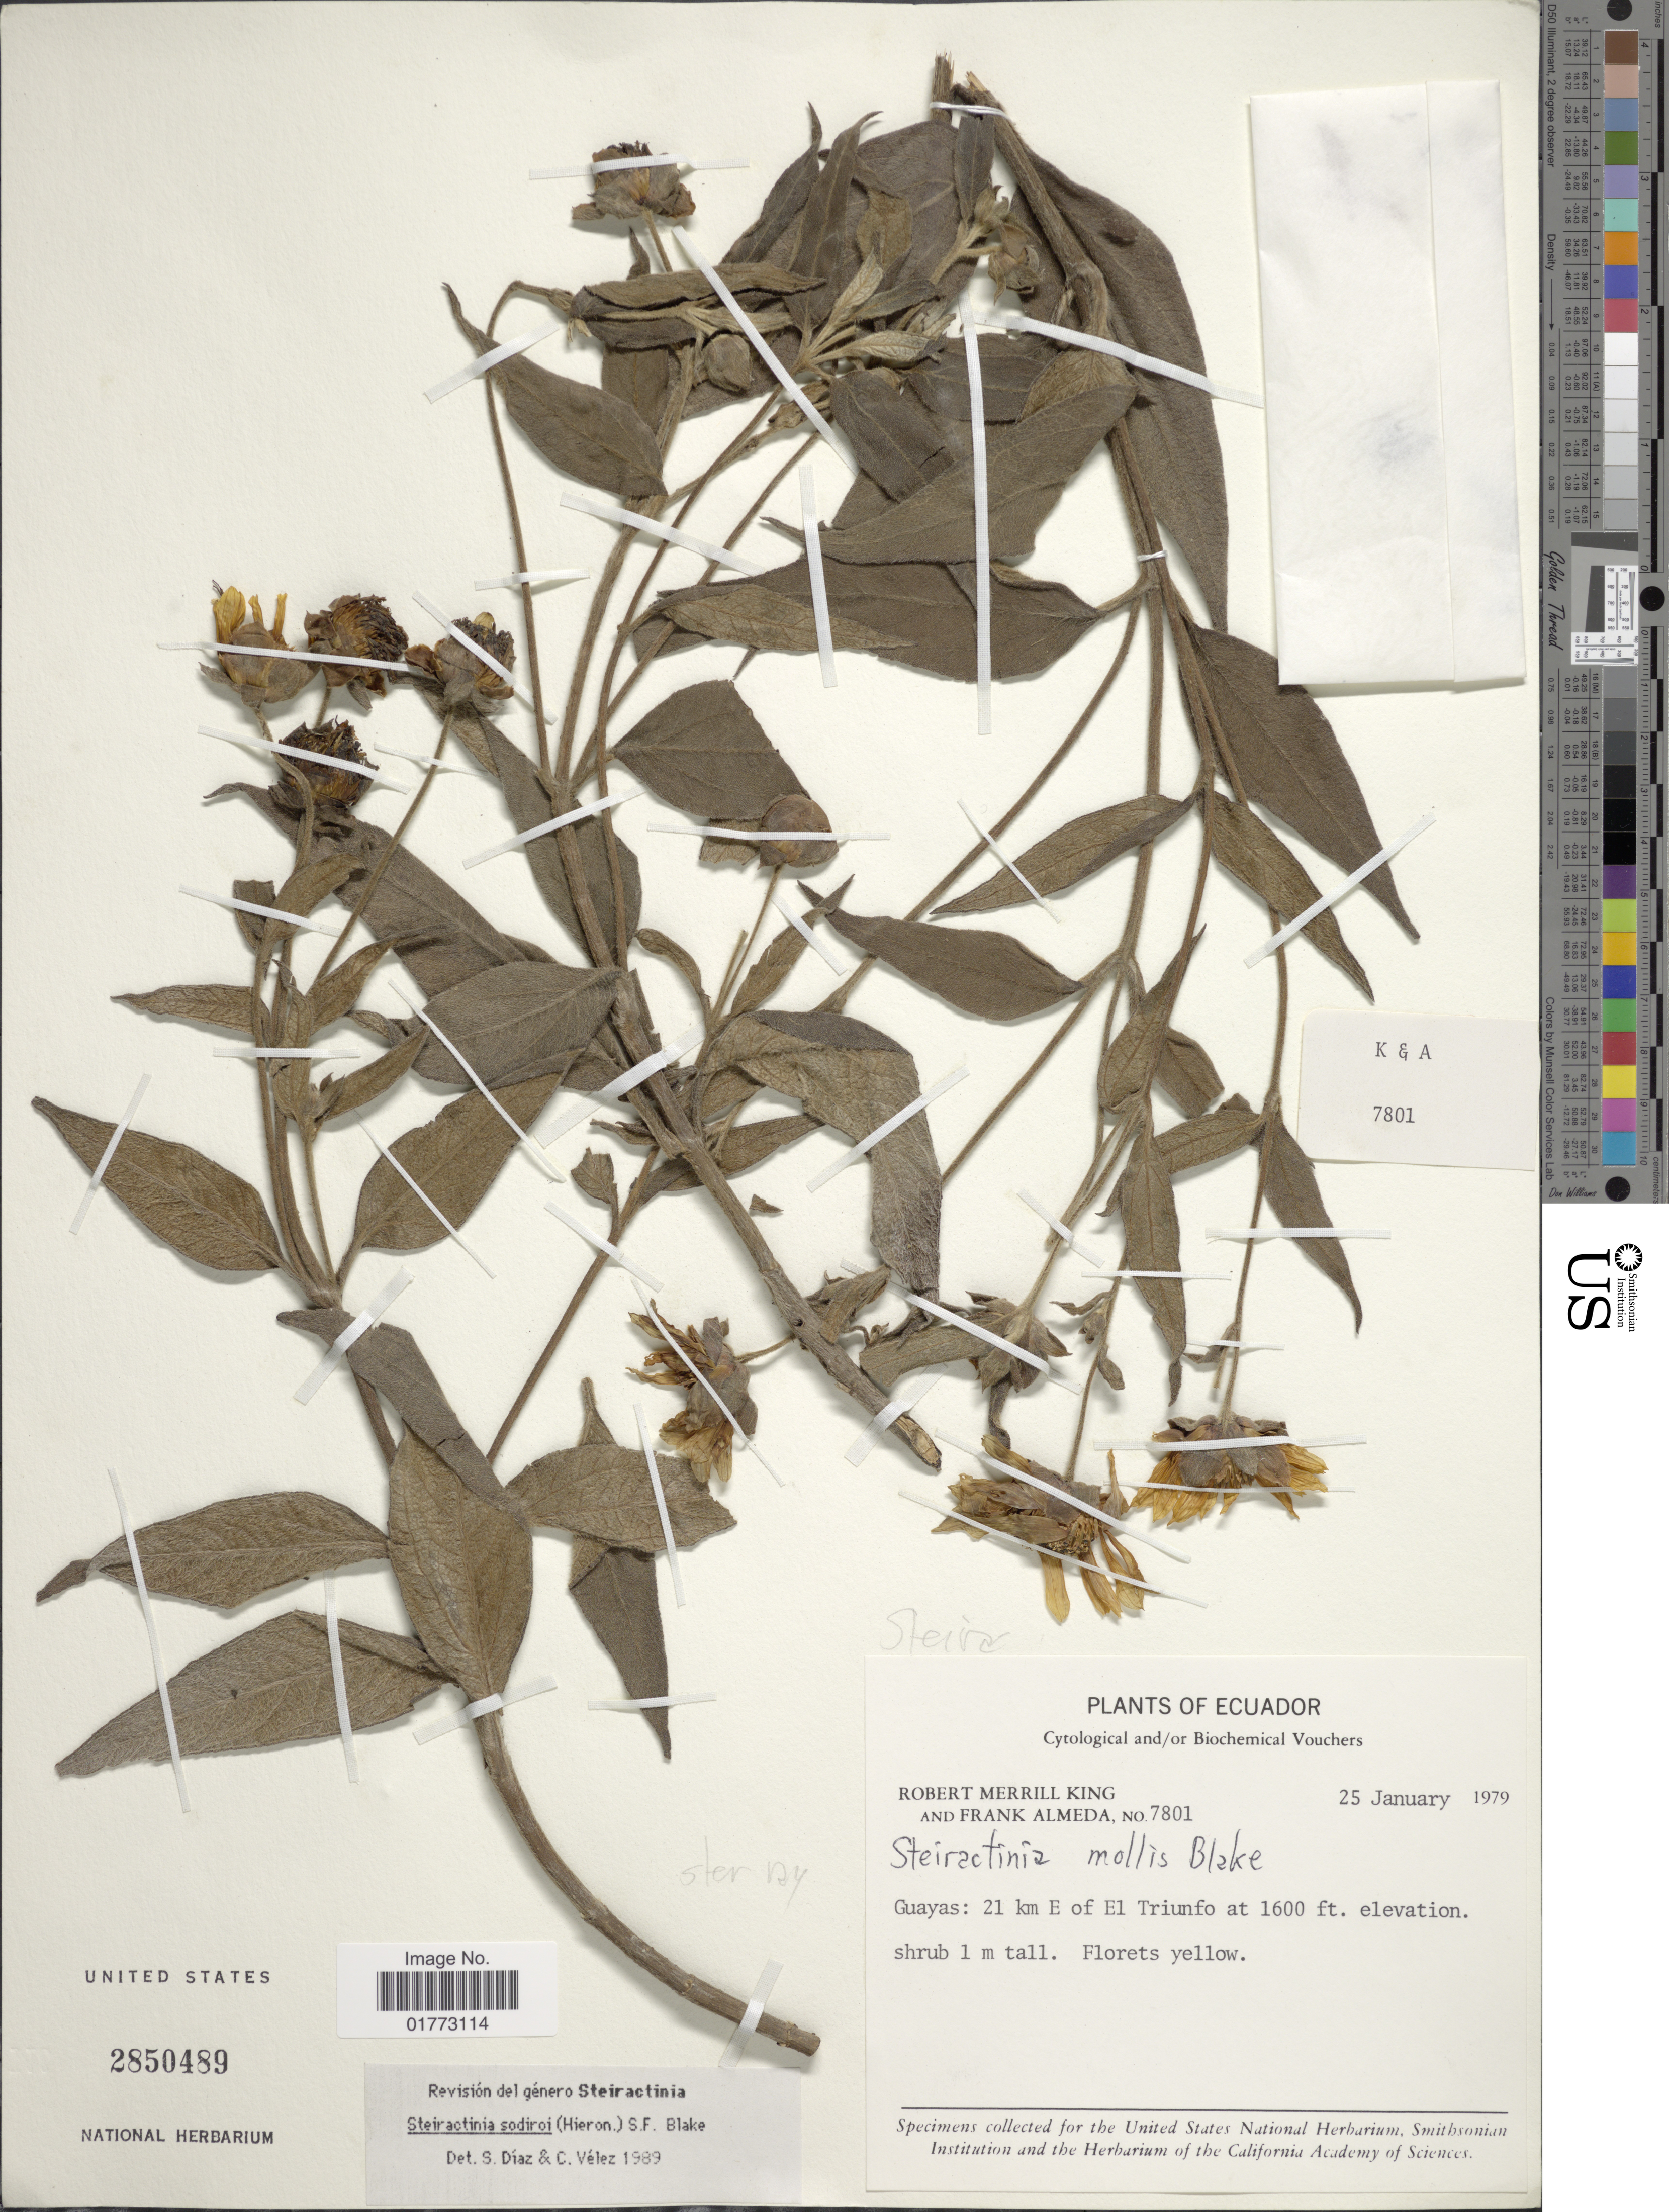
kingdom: Plantae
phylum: Tracheophyta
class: Magnoliopsida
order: Asterales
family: Asteraceae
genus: Steiractinia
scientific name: Steiractinia sodiroi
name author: (Hieron. ex Sodiro) S.F. Blake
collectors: R. M. King & F. Almeda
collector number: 7801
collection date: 1979-01-25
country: Ecuador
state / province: Guayas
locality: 21 km E of El Triunfo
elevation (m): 488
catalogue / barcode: US 2850489